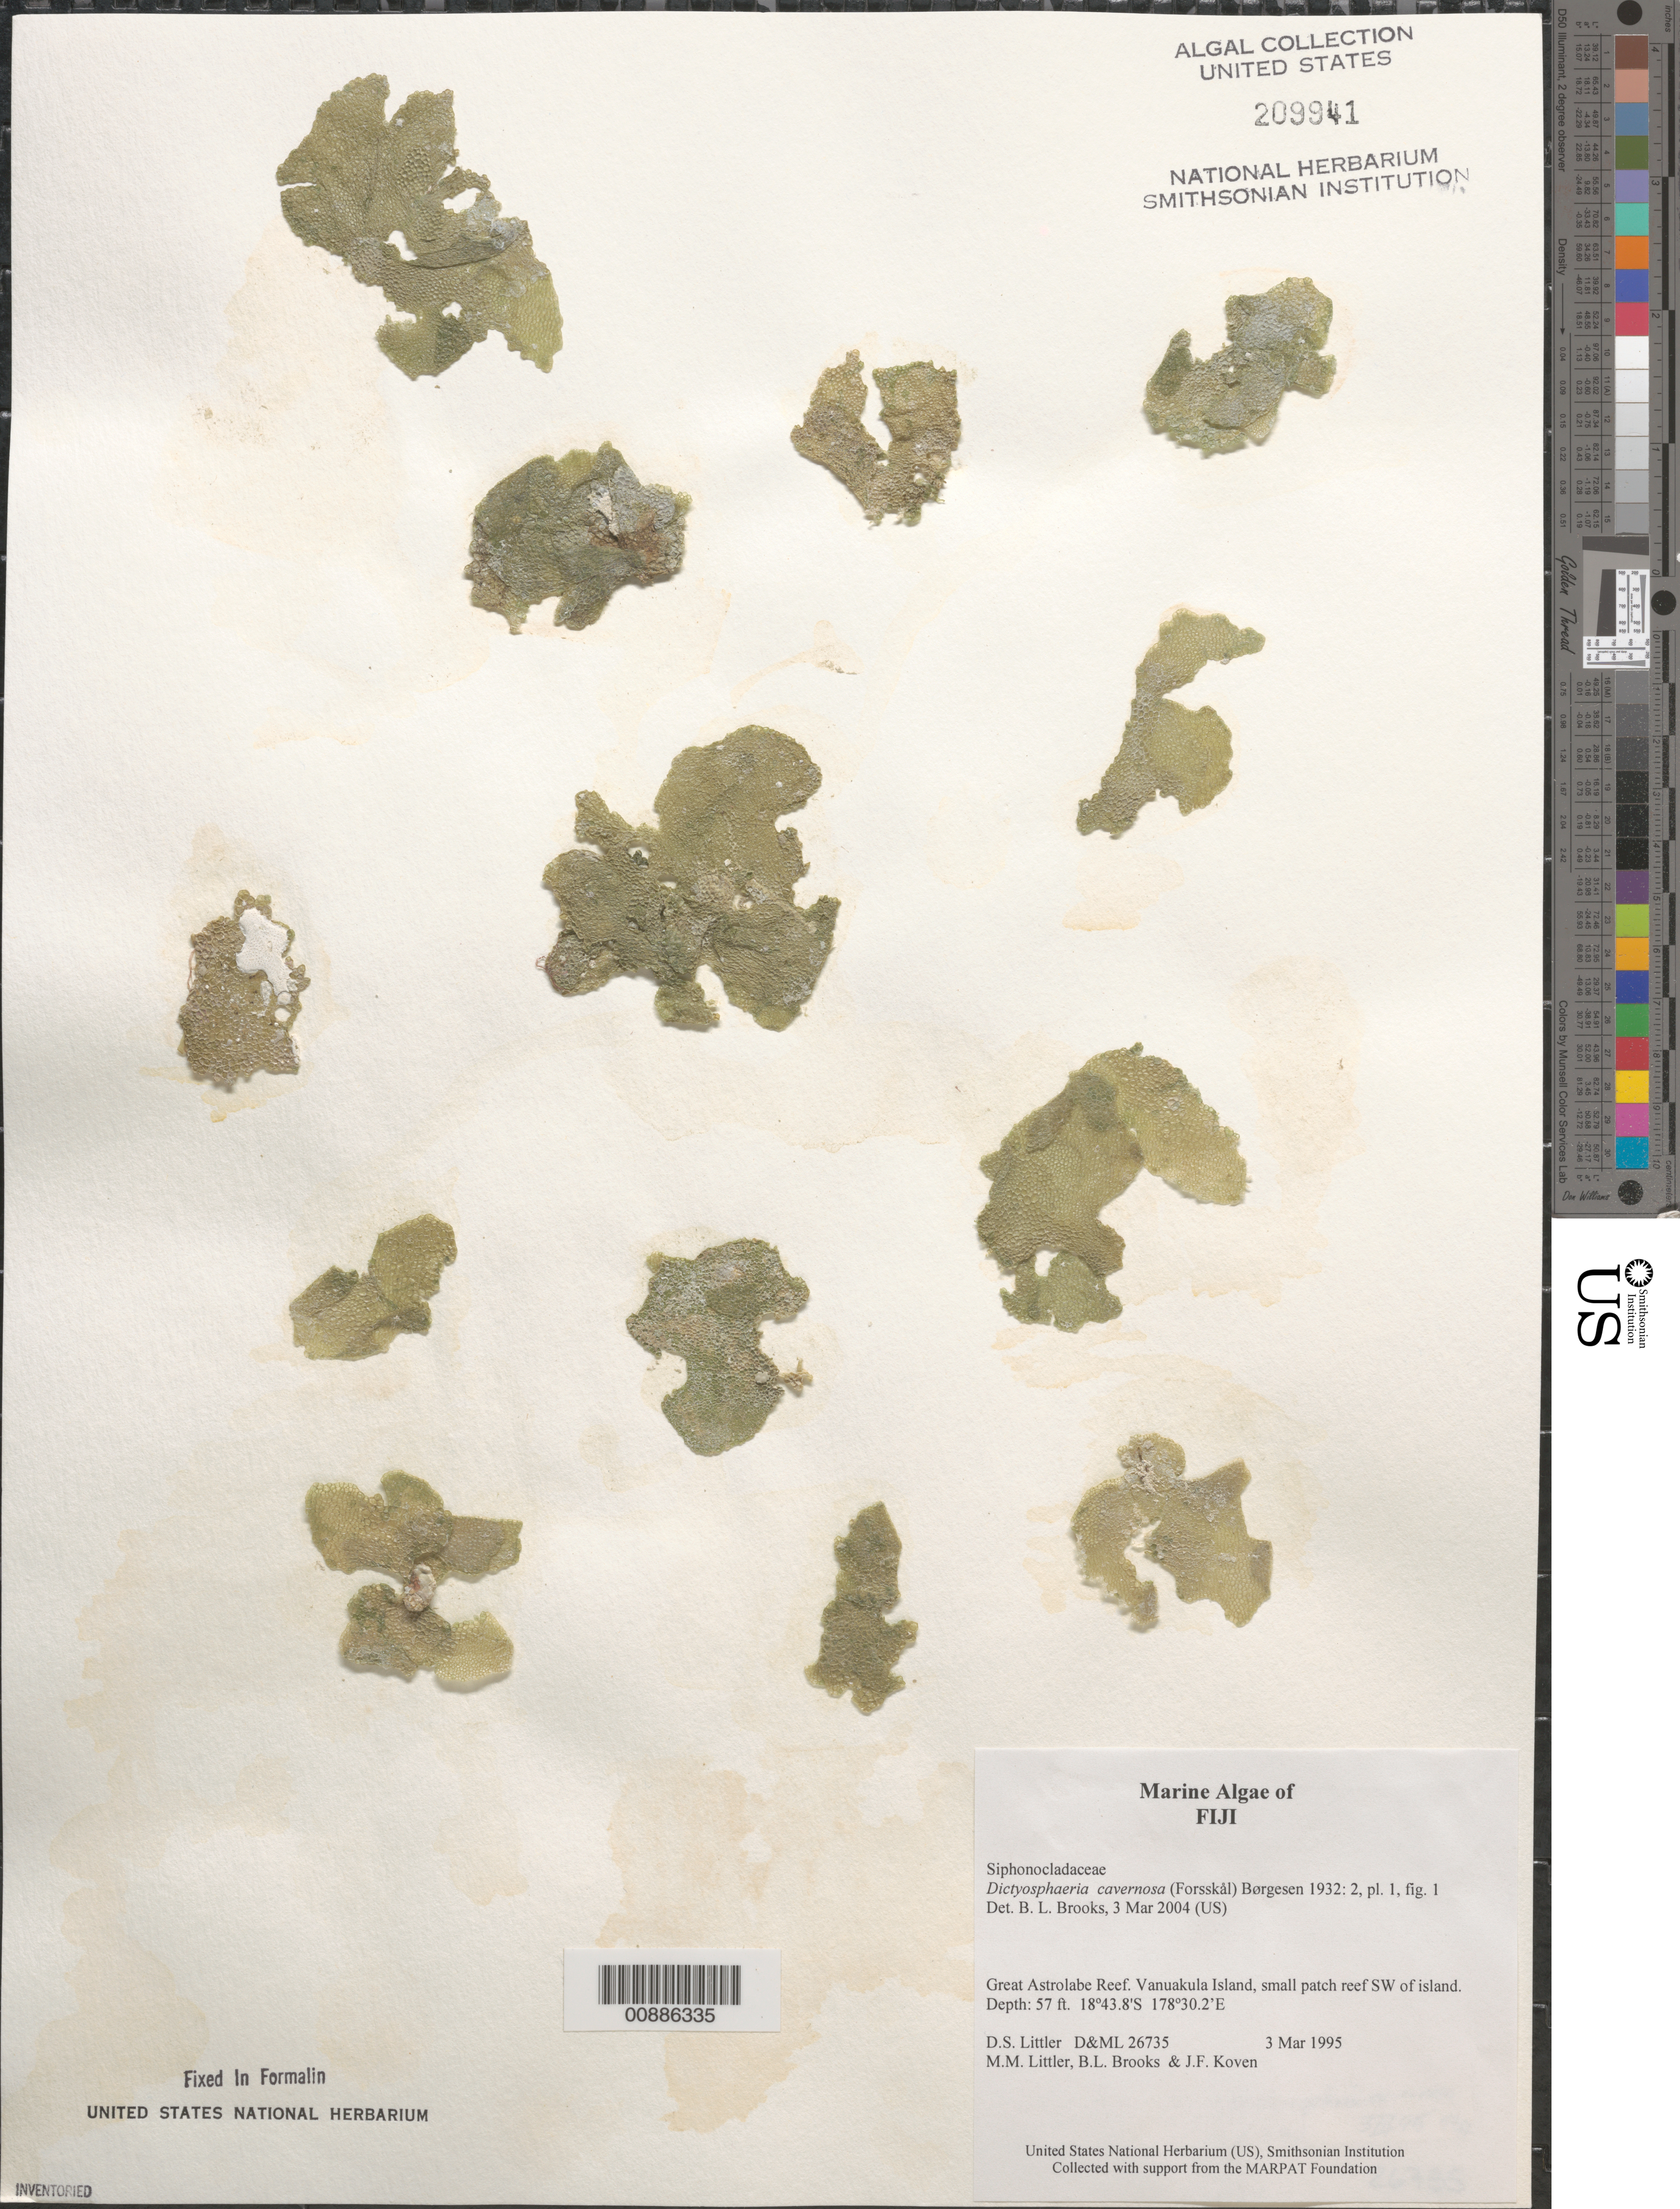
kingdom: Plantae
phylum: Chlorophyta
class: Ulvophyceae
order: Siphonocladales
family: Siphonocladaceae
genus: Dictyosphaeria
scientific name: Dictyosphaeria cavernosa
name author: (Forssk.) Børgesen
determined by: Brooks, B. L., (BOT), Smithsonian Institution - National Museum of Natural History (UNITED STATES)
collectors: D. S. Littler, M. M. Littler, B. Brooks & J. Koven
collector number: D&ML 26735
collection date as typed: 03 Mar 1995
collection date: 1995-03-03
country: Fiji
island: Vanuakula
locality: Great Astrolabe Reef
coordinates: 18 43.8'S, 178 30.2'E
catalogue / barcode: US 209941